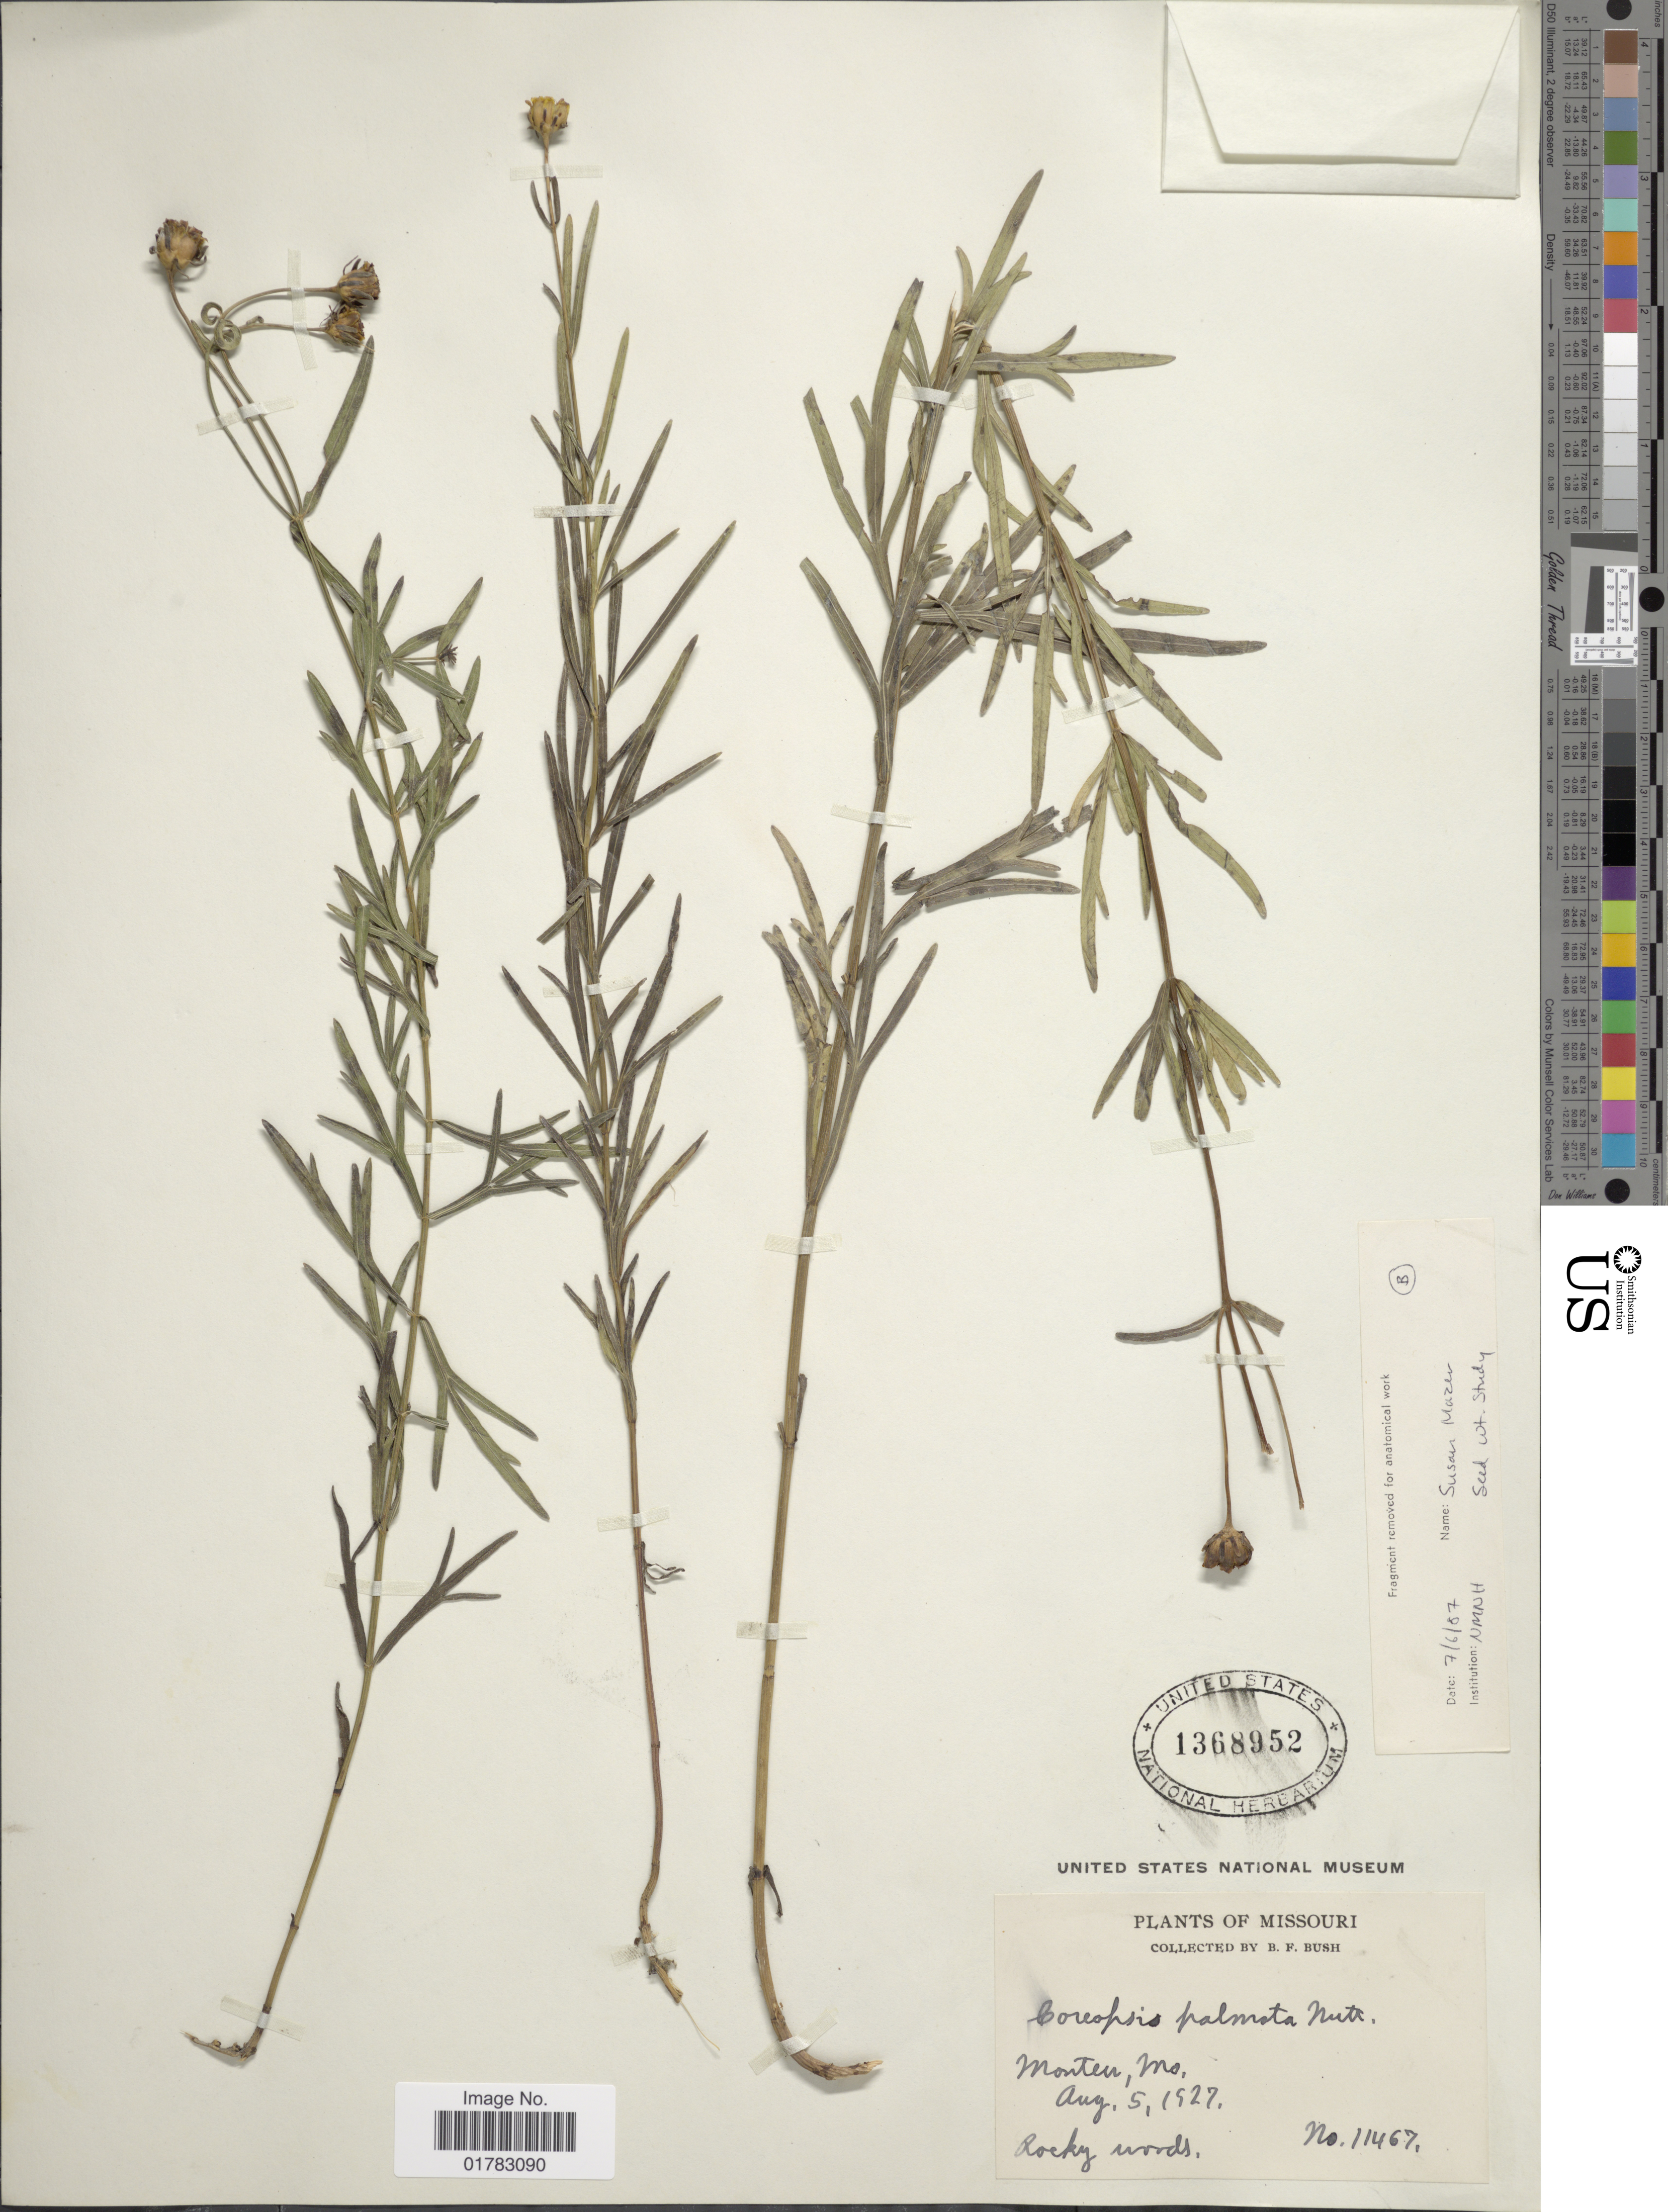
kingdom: Plantae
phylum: Tracheophyta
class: Magnoliopsida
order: Asterales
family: Asteraceae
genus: Coreopsis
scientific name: Coreopsis palmata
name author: Nutt.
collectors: B. F. Bush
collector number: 11467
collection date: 1927-08-05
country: United States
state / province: Missouri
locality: Monten, rocky woods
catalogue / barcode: US 1368952